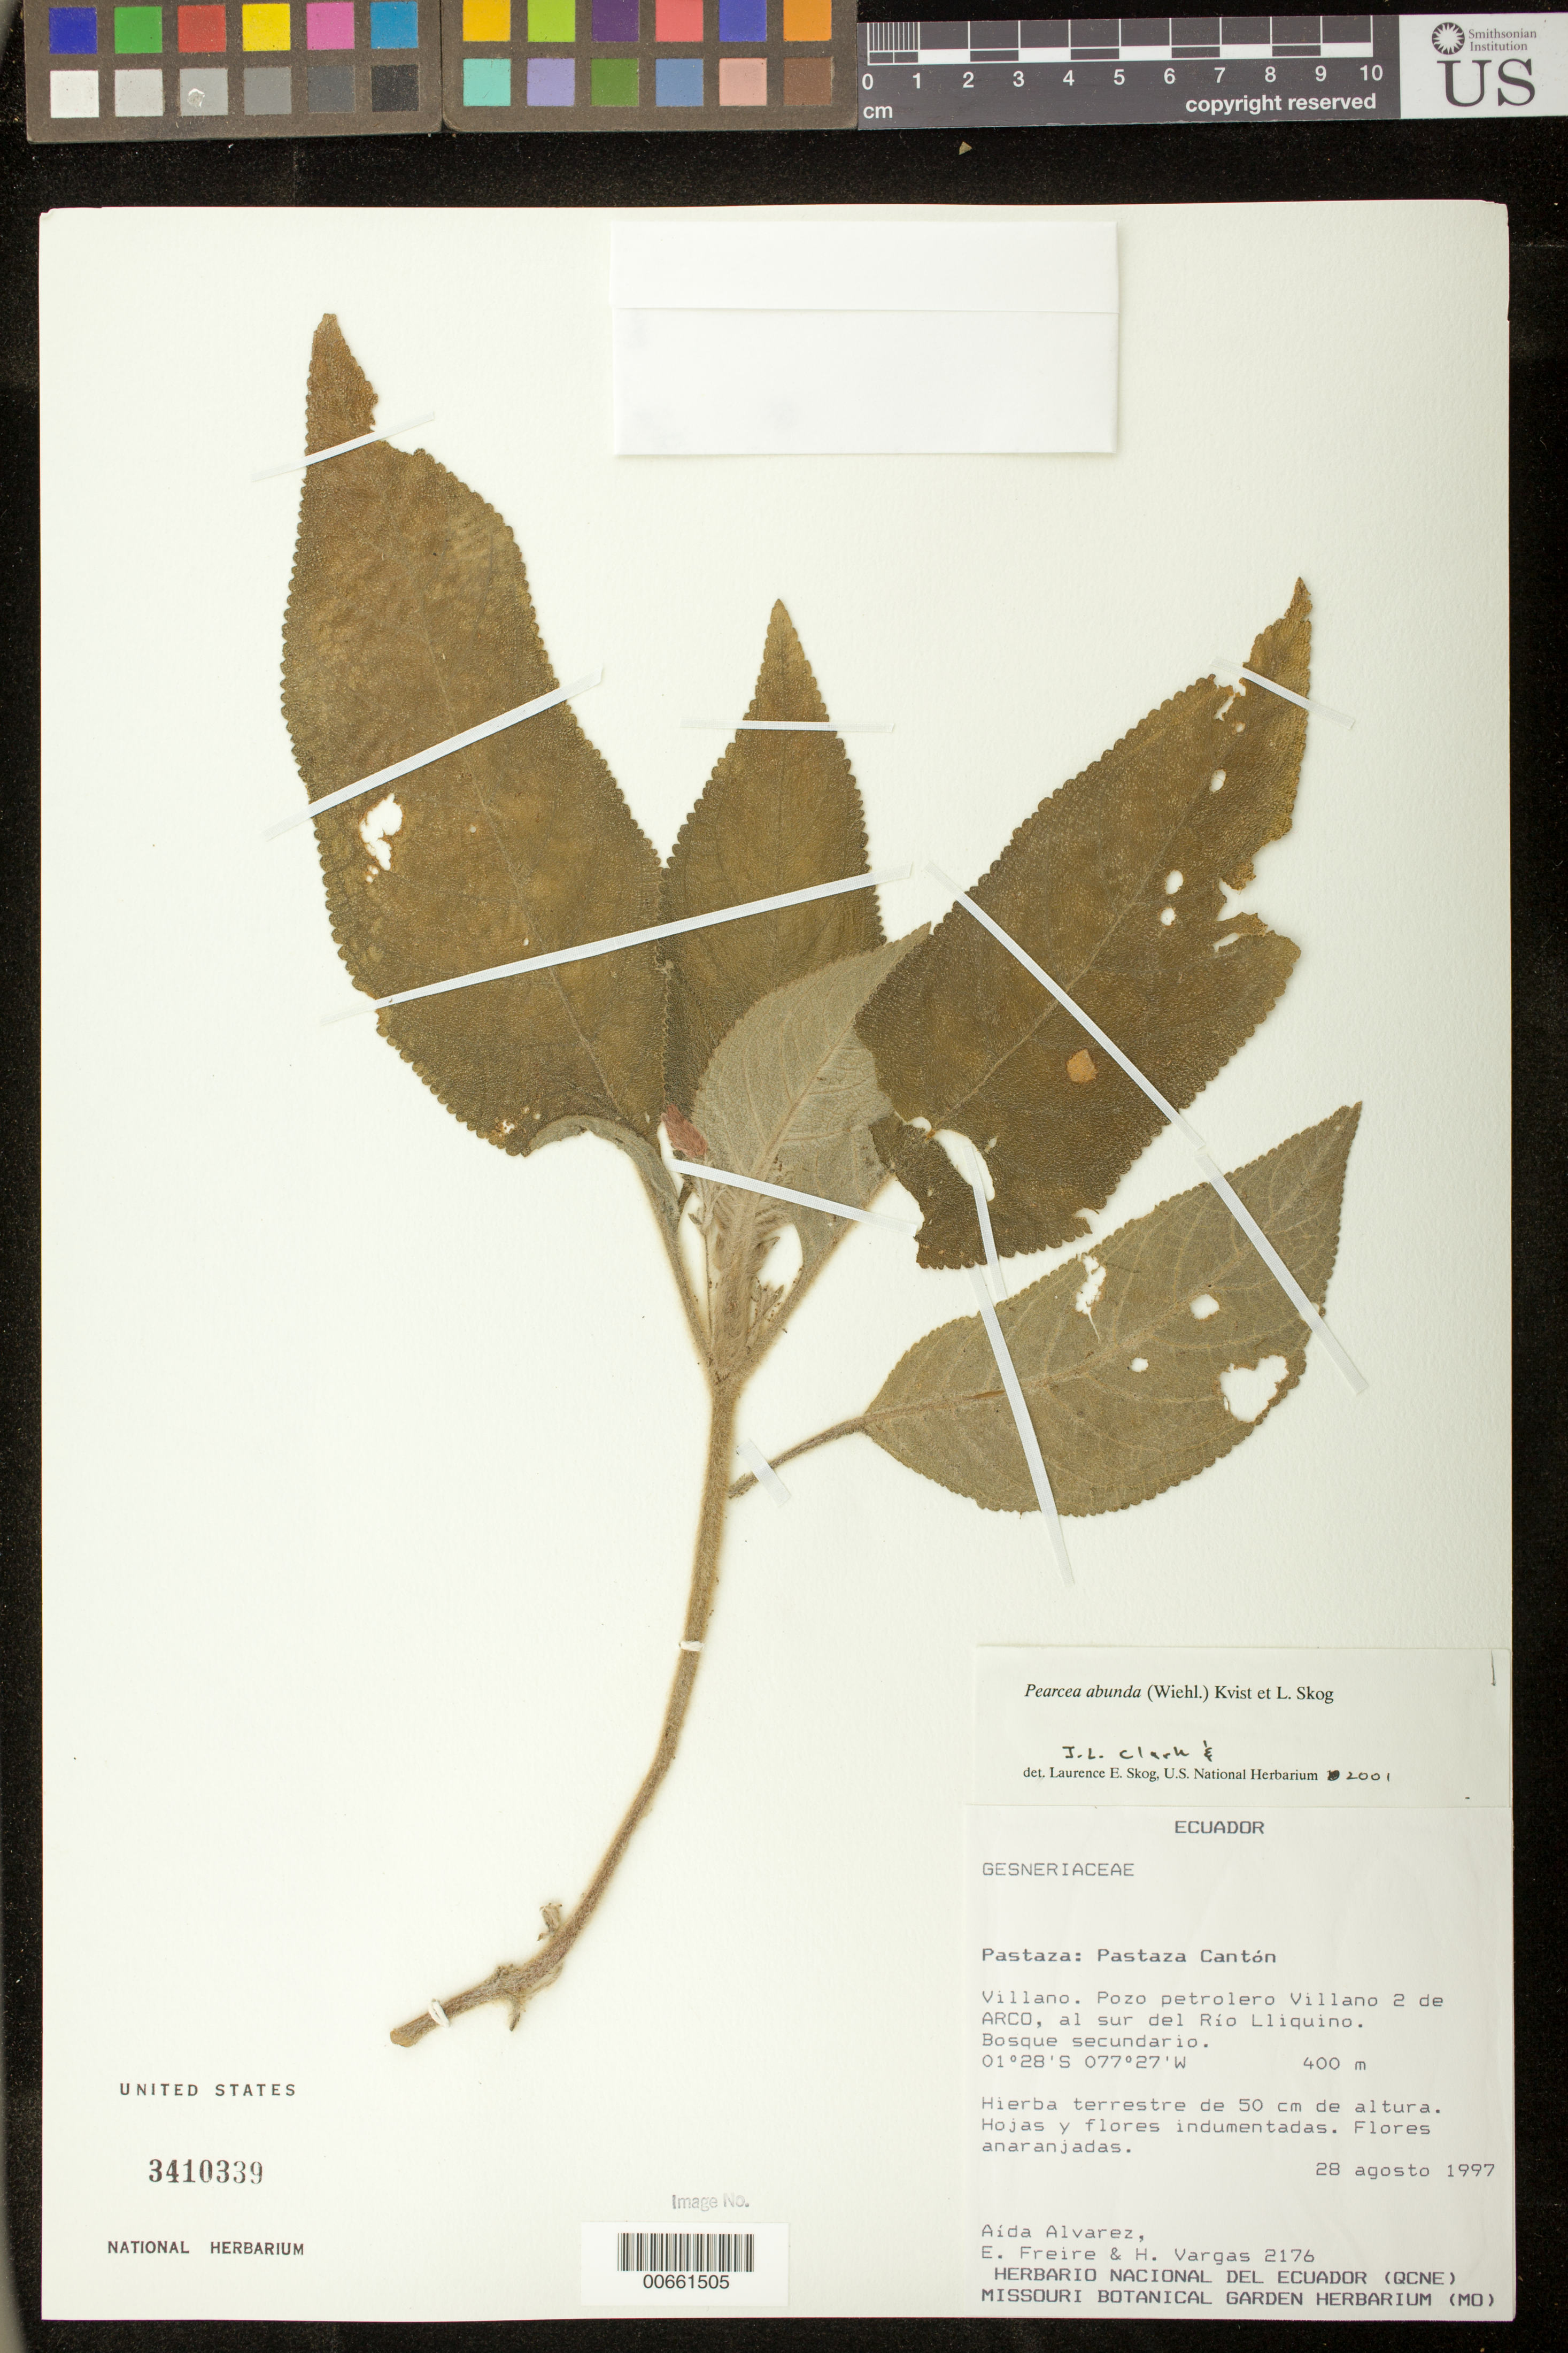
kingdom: Plantae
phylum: Tracheophyta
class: Magnoliopsida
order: Lamiales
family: Gesneriaceae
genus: Pearcea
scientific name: Pearcea abunda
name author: (Wiehler) L.P. Kvist & L.E. Skog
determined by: Clark, J. L., (SEL), The Marie Selby Botanical Garden (UNITED STATES)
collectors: A. Alvarez, E. Freire & H. Vargas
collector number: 2176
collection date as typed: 28 Aug 1997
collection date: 1997-08-28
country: Ecuador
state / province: Pastaza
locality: Pastaza Cantón; Villano, Pozo petrolero Villano 2 de ARCO, al sur del Río Lliquino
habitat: Bosque secundario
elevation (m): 400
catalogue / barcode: US 3410339